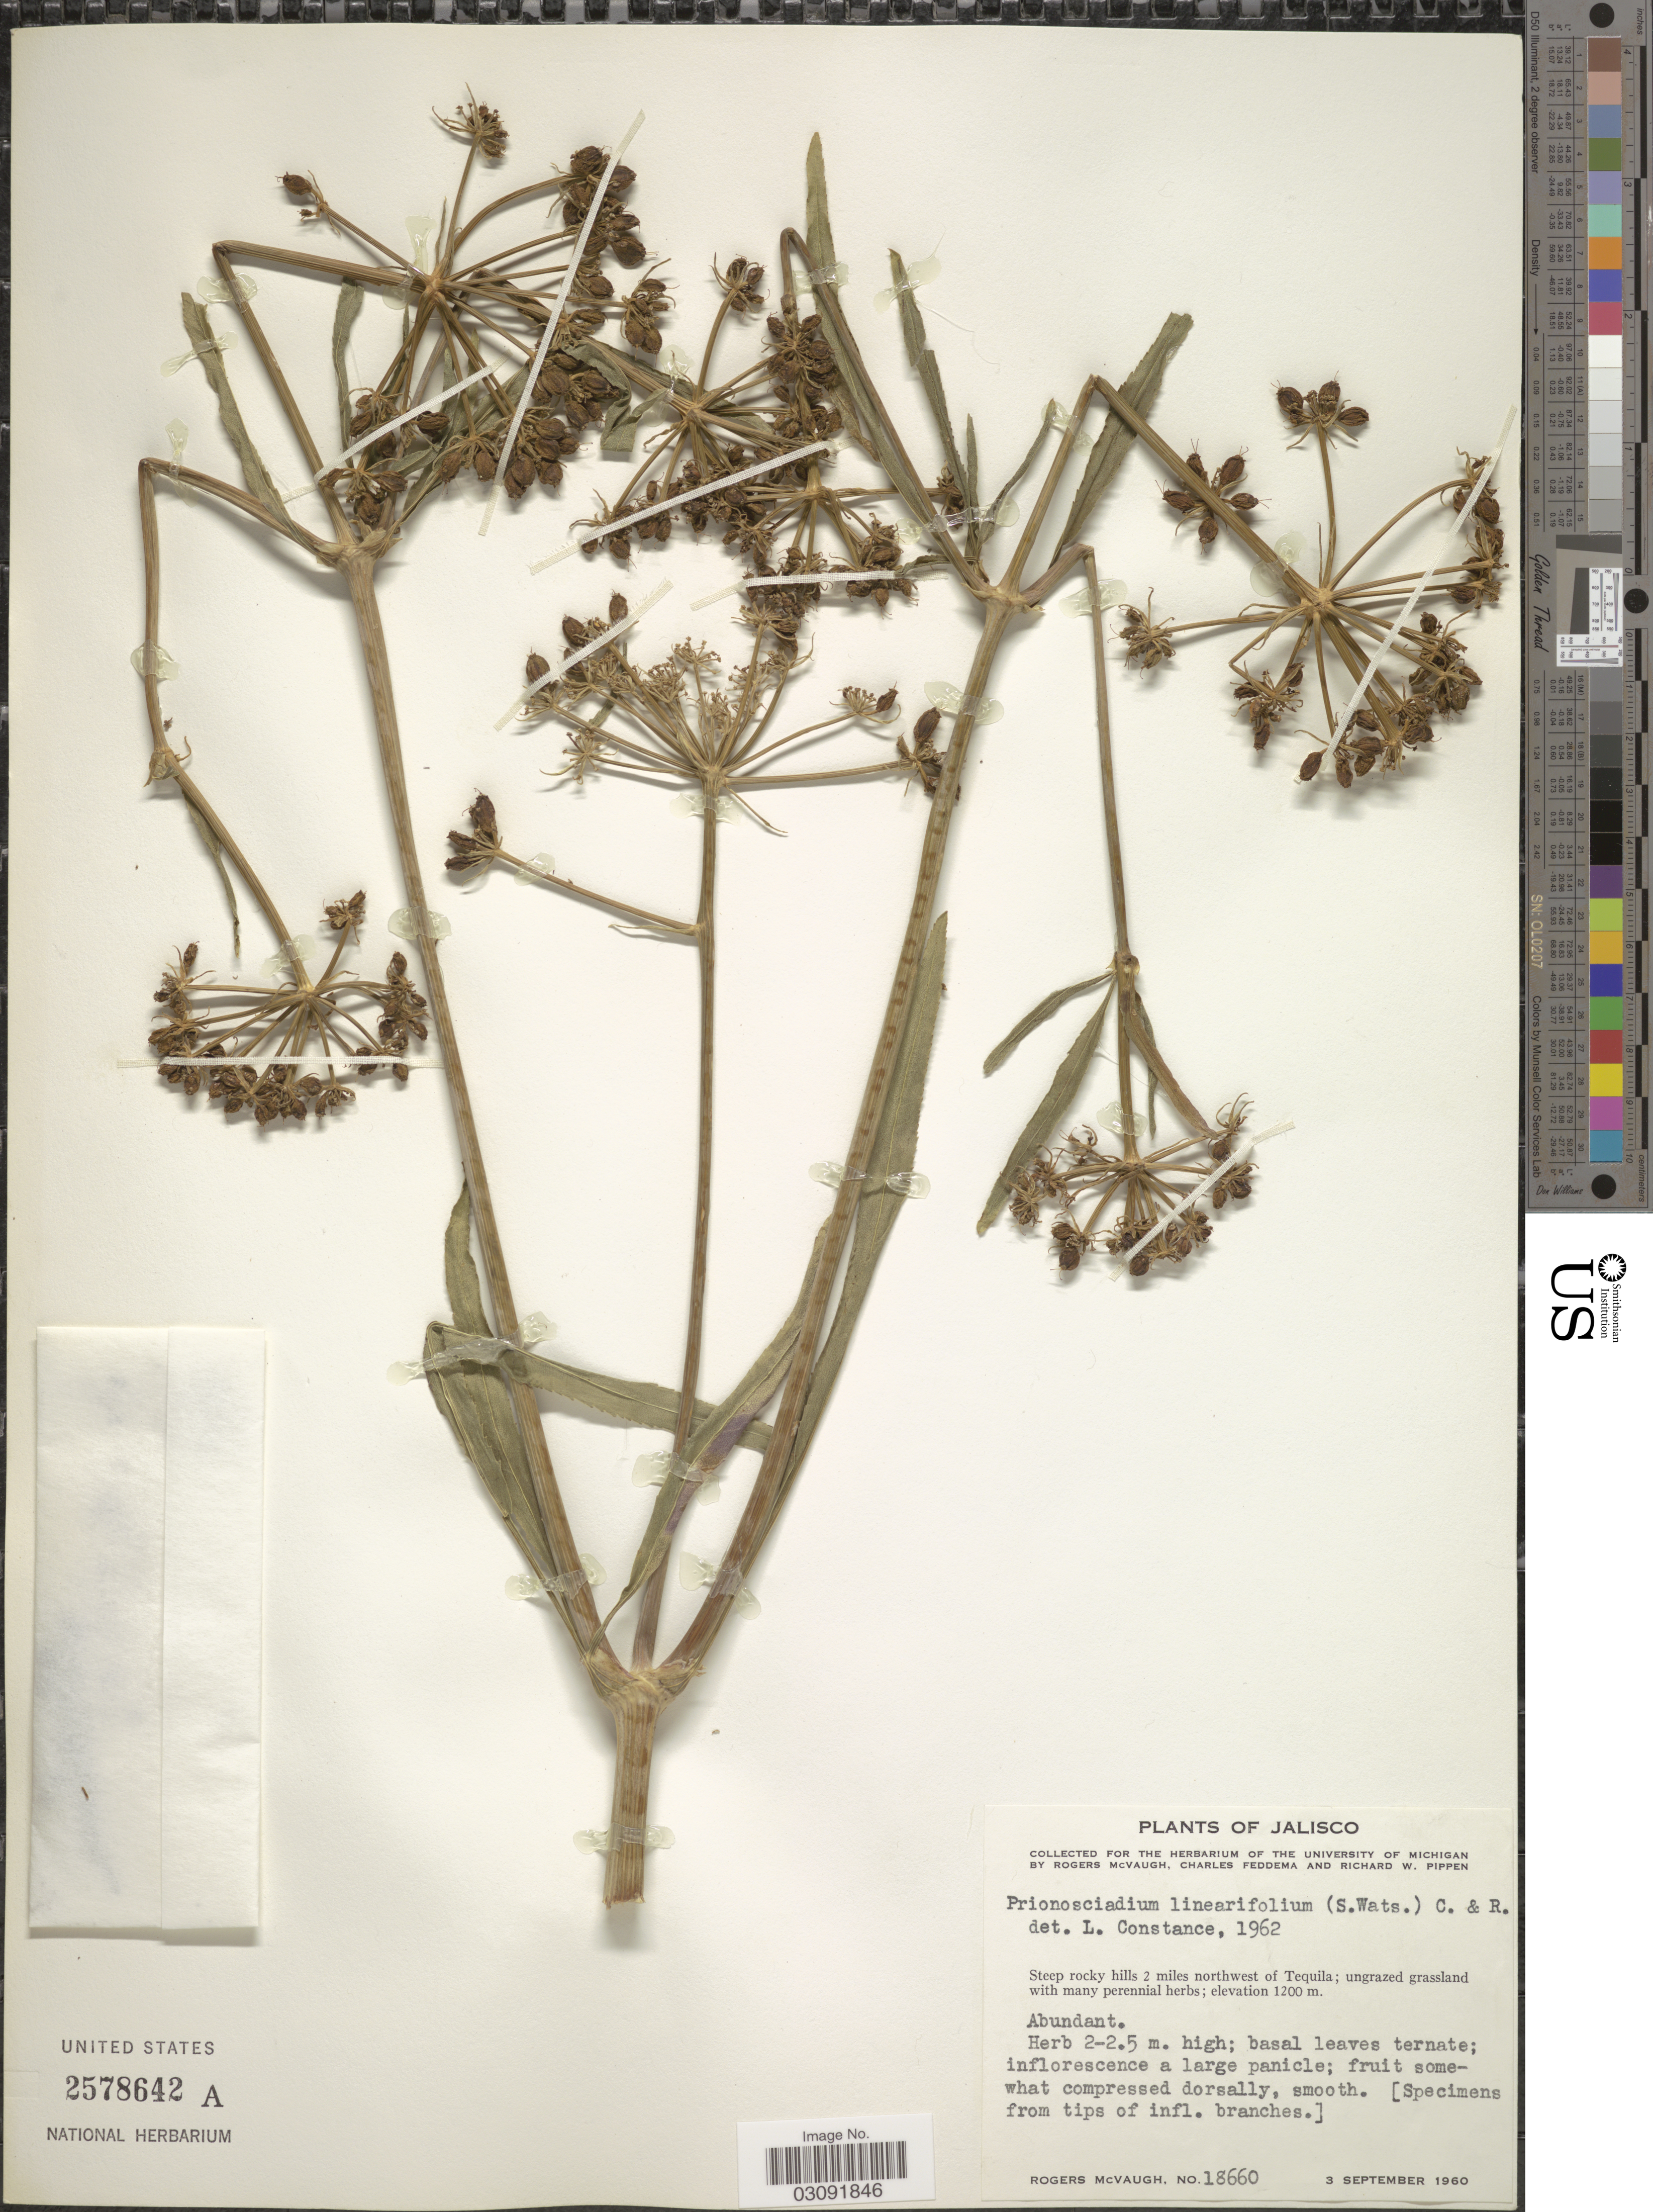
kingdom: Plantae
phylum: Tracheophyta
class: Magnoliopsida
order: Apiales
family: Apiaceae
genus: Prionosciadium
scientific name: Prionosciadium linearifolium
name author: (S. Watson) J.M. Coult. & Rose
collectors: R. McVaugh, C. Feddema & R. W. Pippen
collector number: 18660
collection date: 1960-09-03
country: Mexico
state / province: Jalisco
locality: Steep rocky hills 2 miles northwest of Tequila.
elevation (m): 1200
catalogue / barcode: US 2578642A